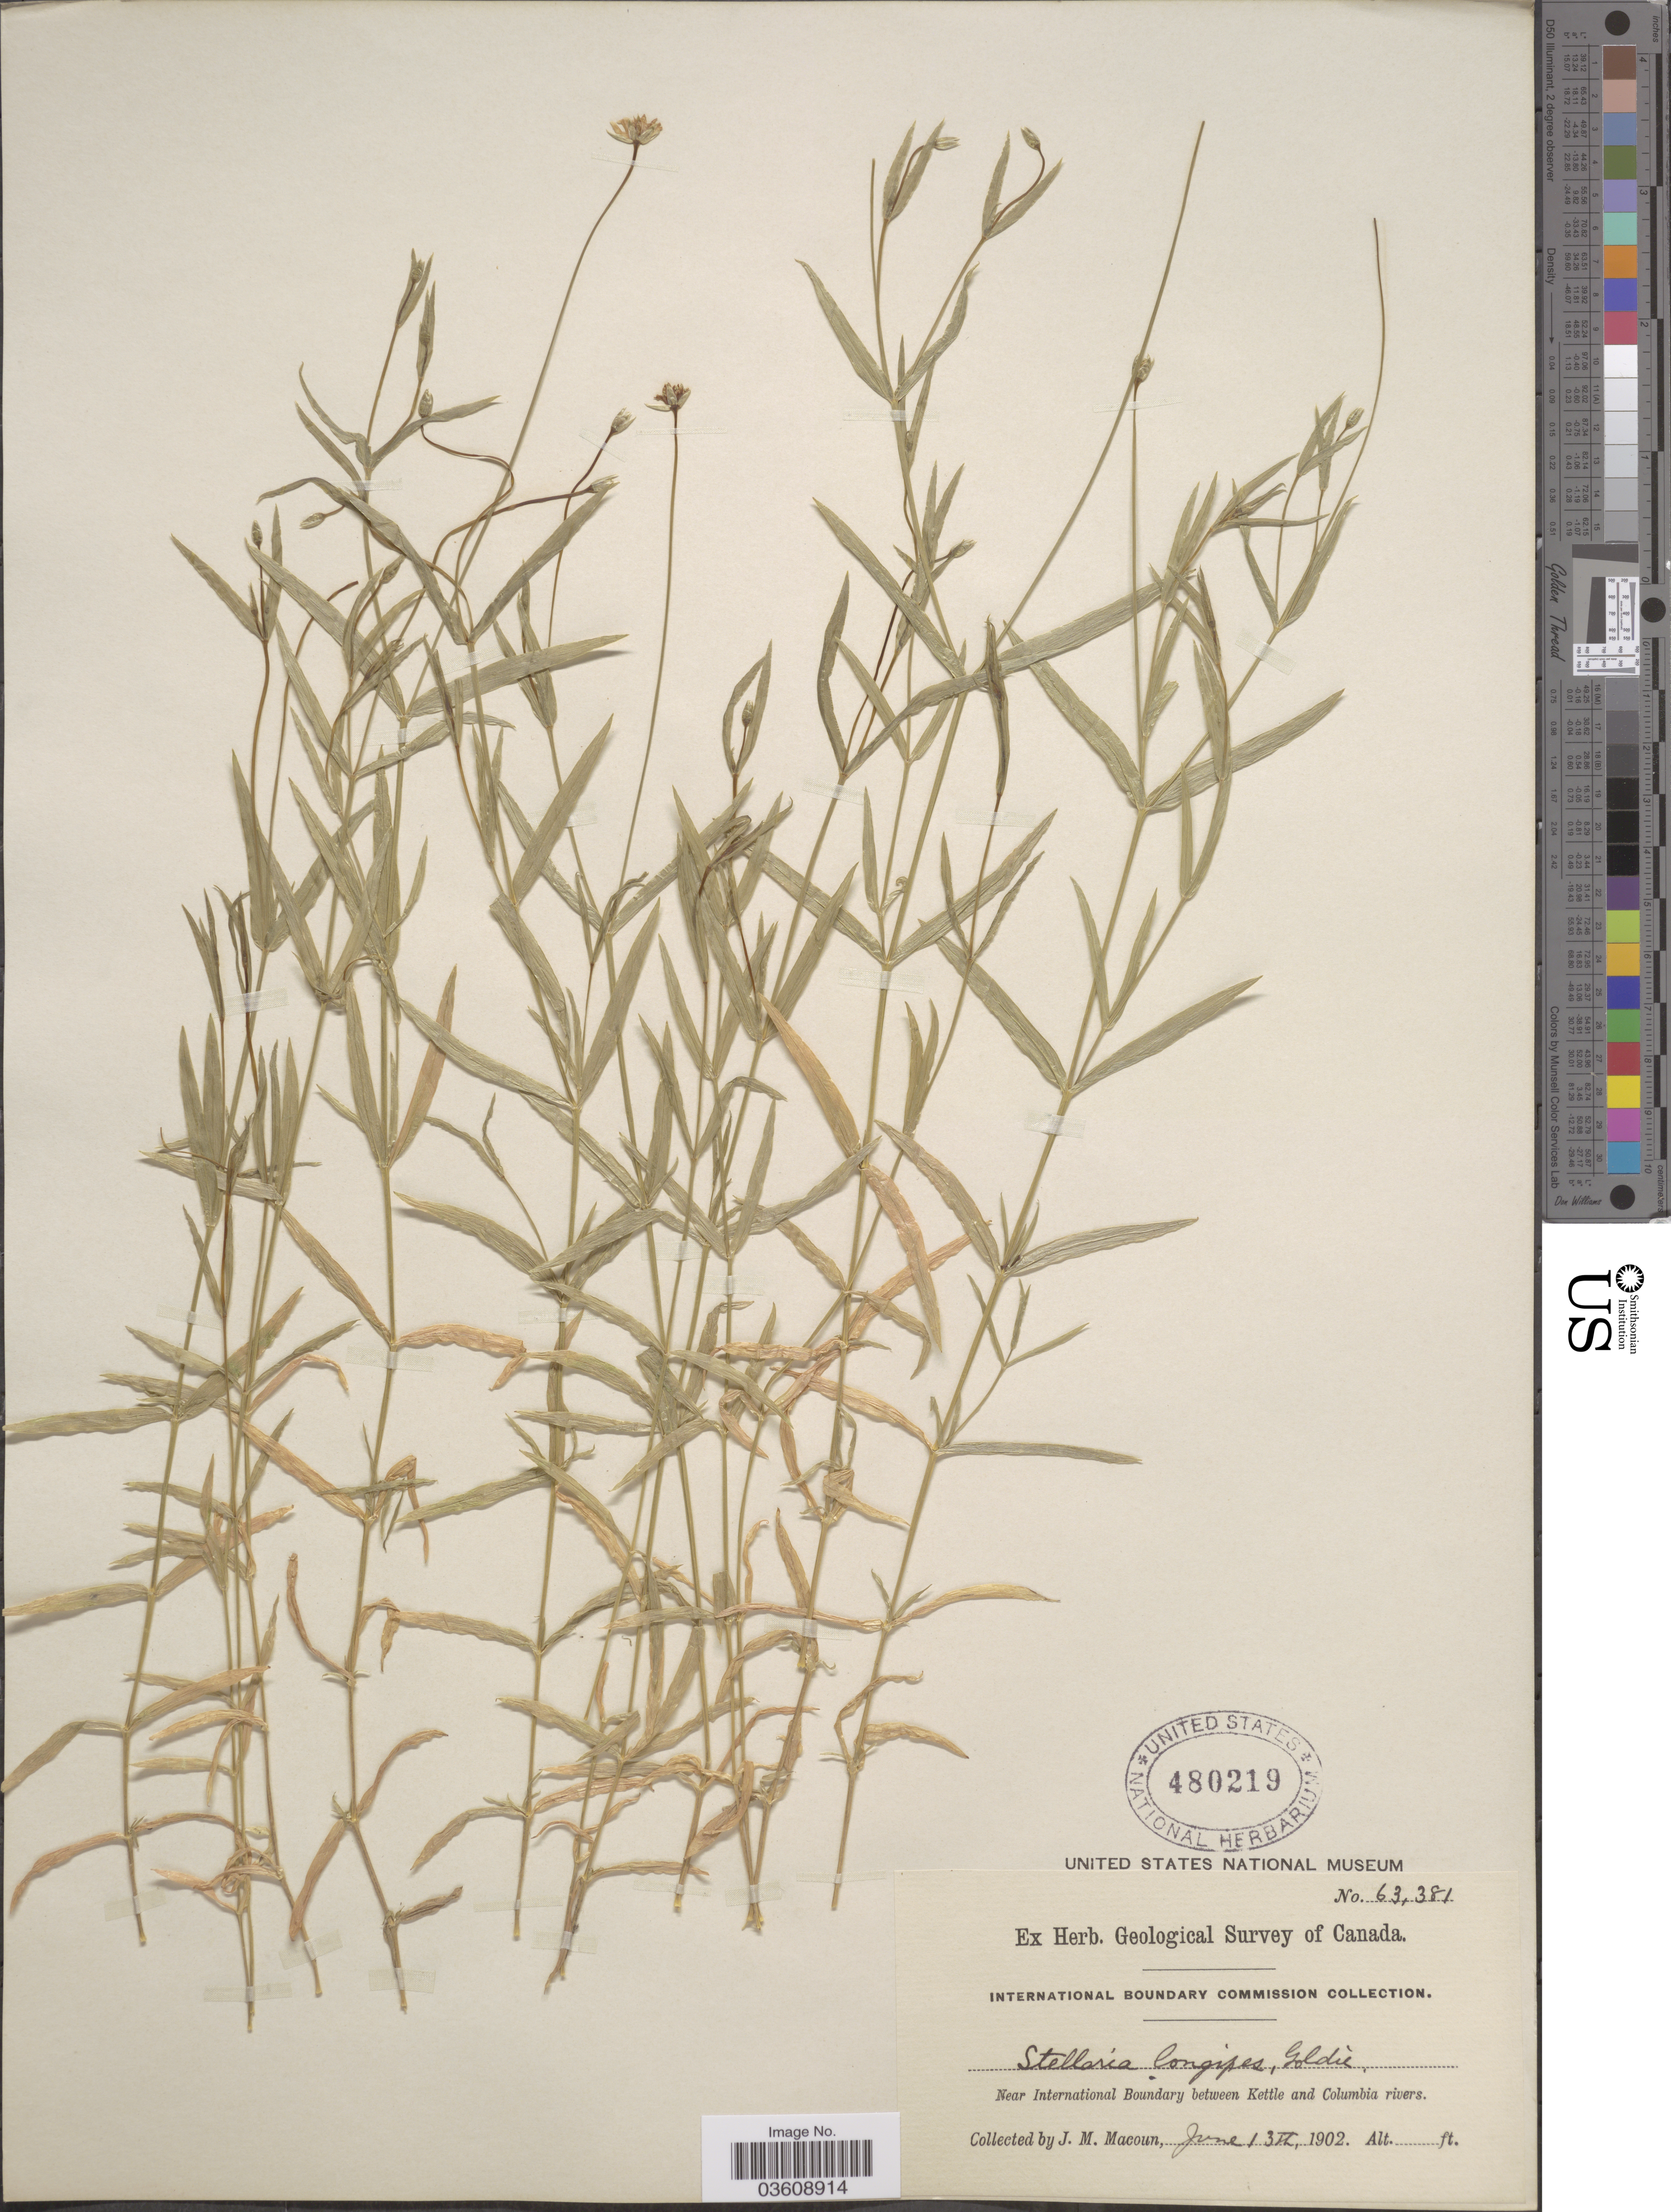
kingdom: Plantae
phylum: Tracheophyta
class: Magnoliopsida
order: Caryophyllales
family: Caryophyllaceae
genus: Stellaria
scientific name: Stellaria longipes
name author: Goldie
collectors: J. M. Macoun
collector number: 63381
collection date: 1902-06-13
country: Canada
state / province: British Columbia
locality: Near International Boundary between Kettle and Columbia rivers.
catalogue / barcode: US 480219